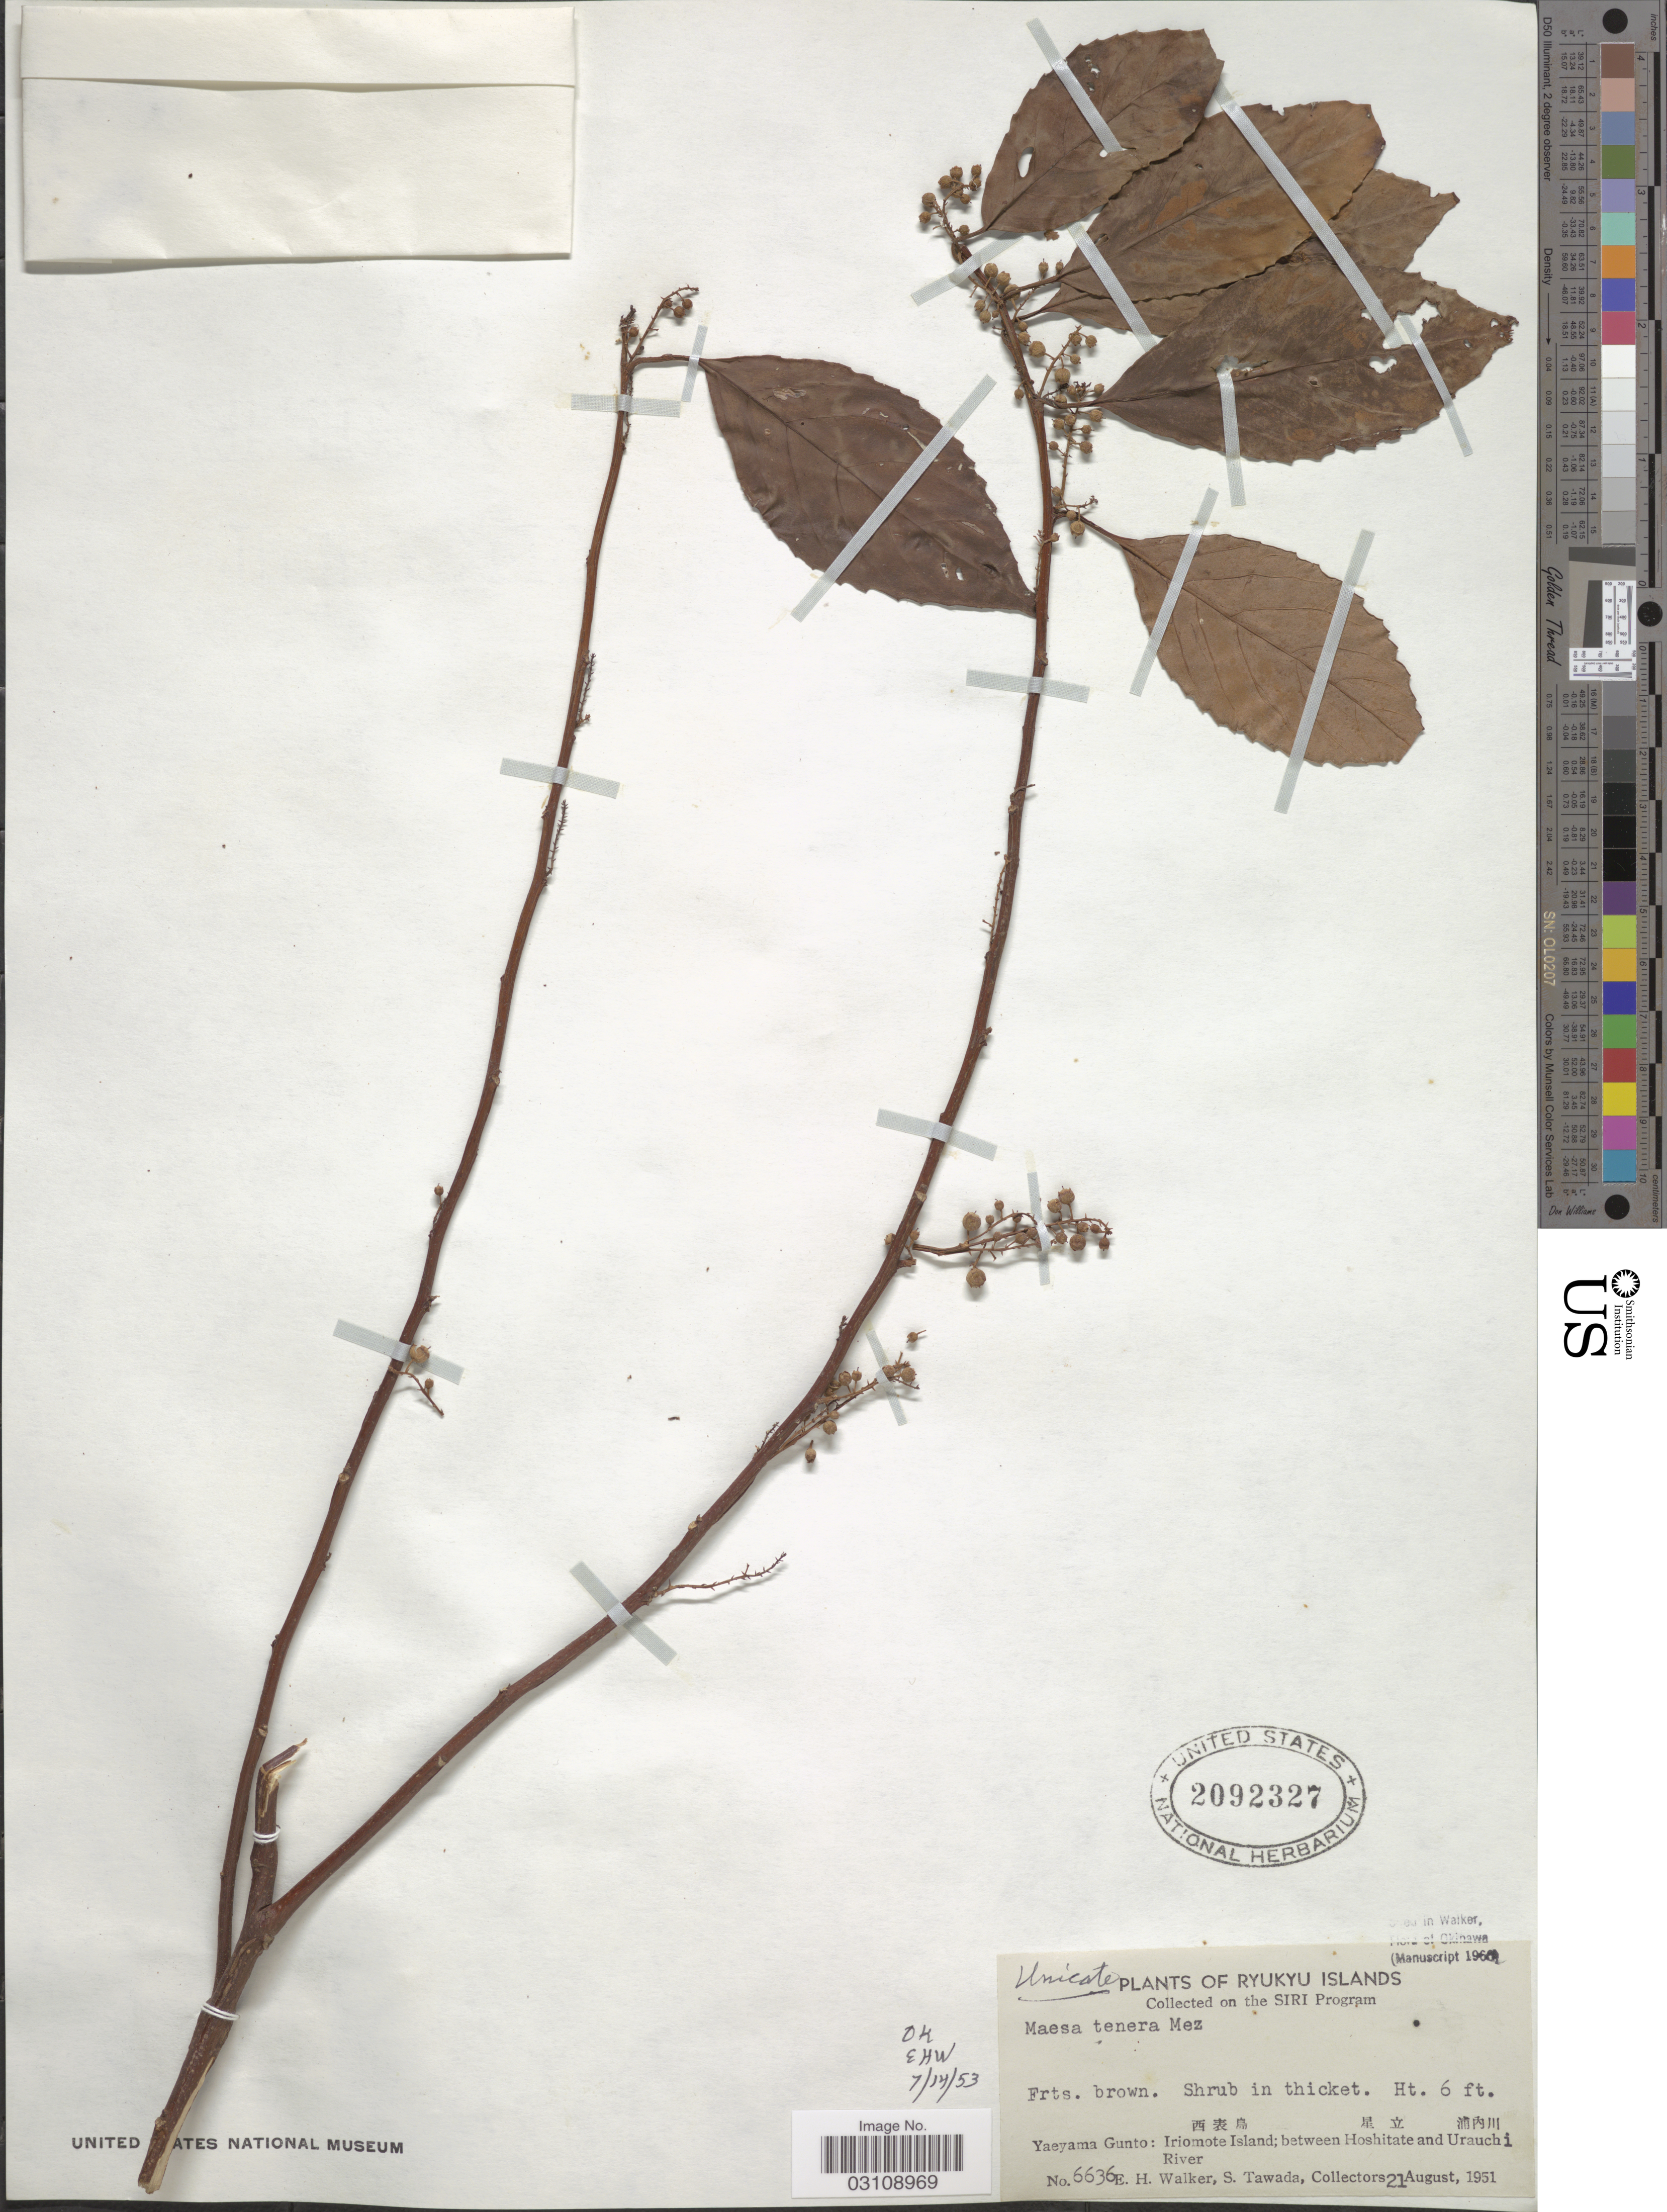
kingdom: Plantae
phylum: Tracheophyta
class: Magnoliopsida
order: Ericales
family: Primulaceae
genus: Maesa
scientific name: Maesa tenera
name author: Mez in Engl.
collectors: E. H. Walker & S. Tawada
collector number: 6636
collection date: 1951-08-21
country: Japan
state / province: Okinawa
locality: Ryukyu Islands. Yaeyama Gunto: Iriomote Island; between Hoshitate and Urauchi River.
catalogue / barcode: US 2092327